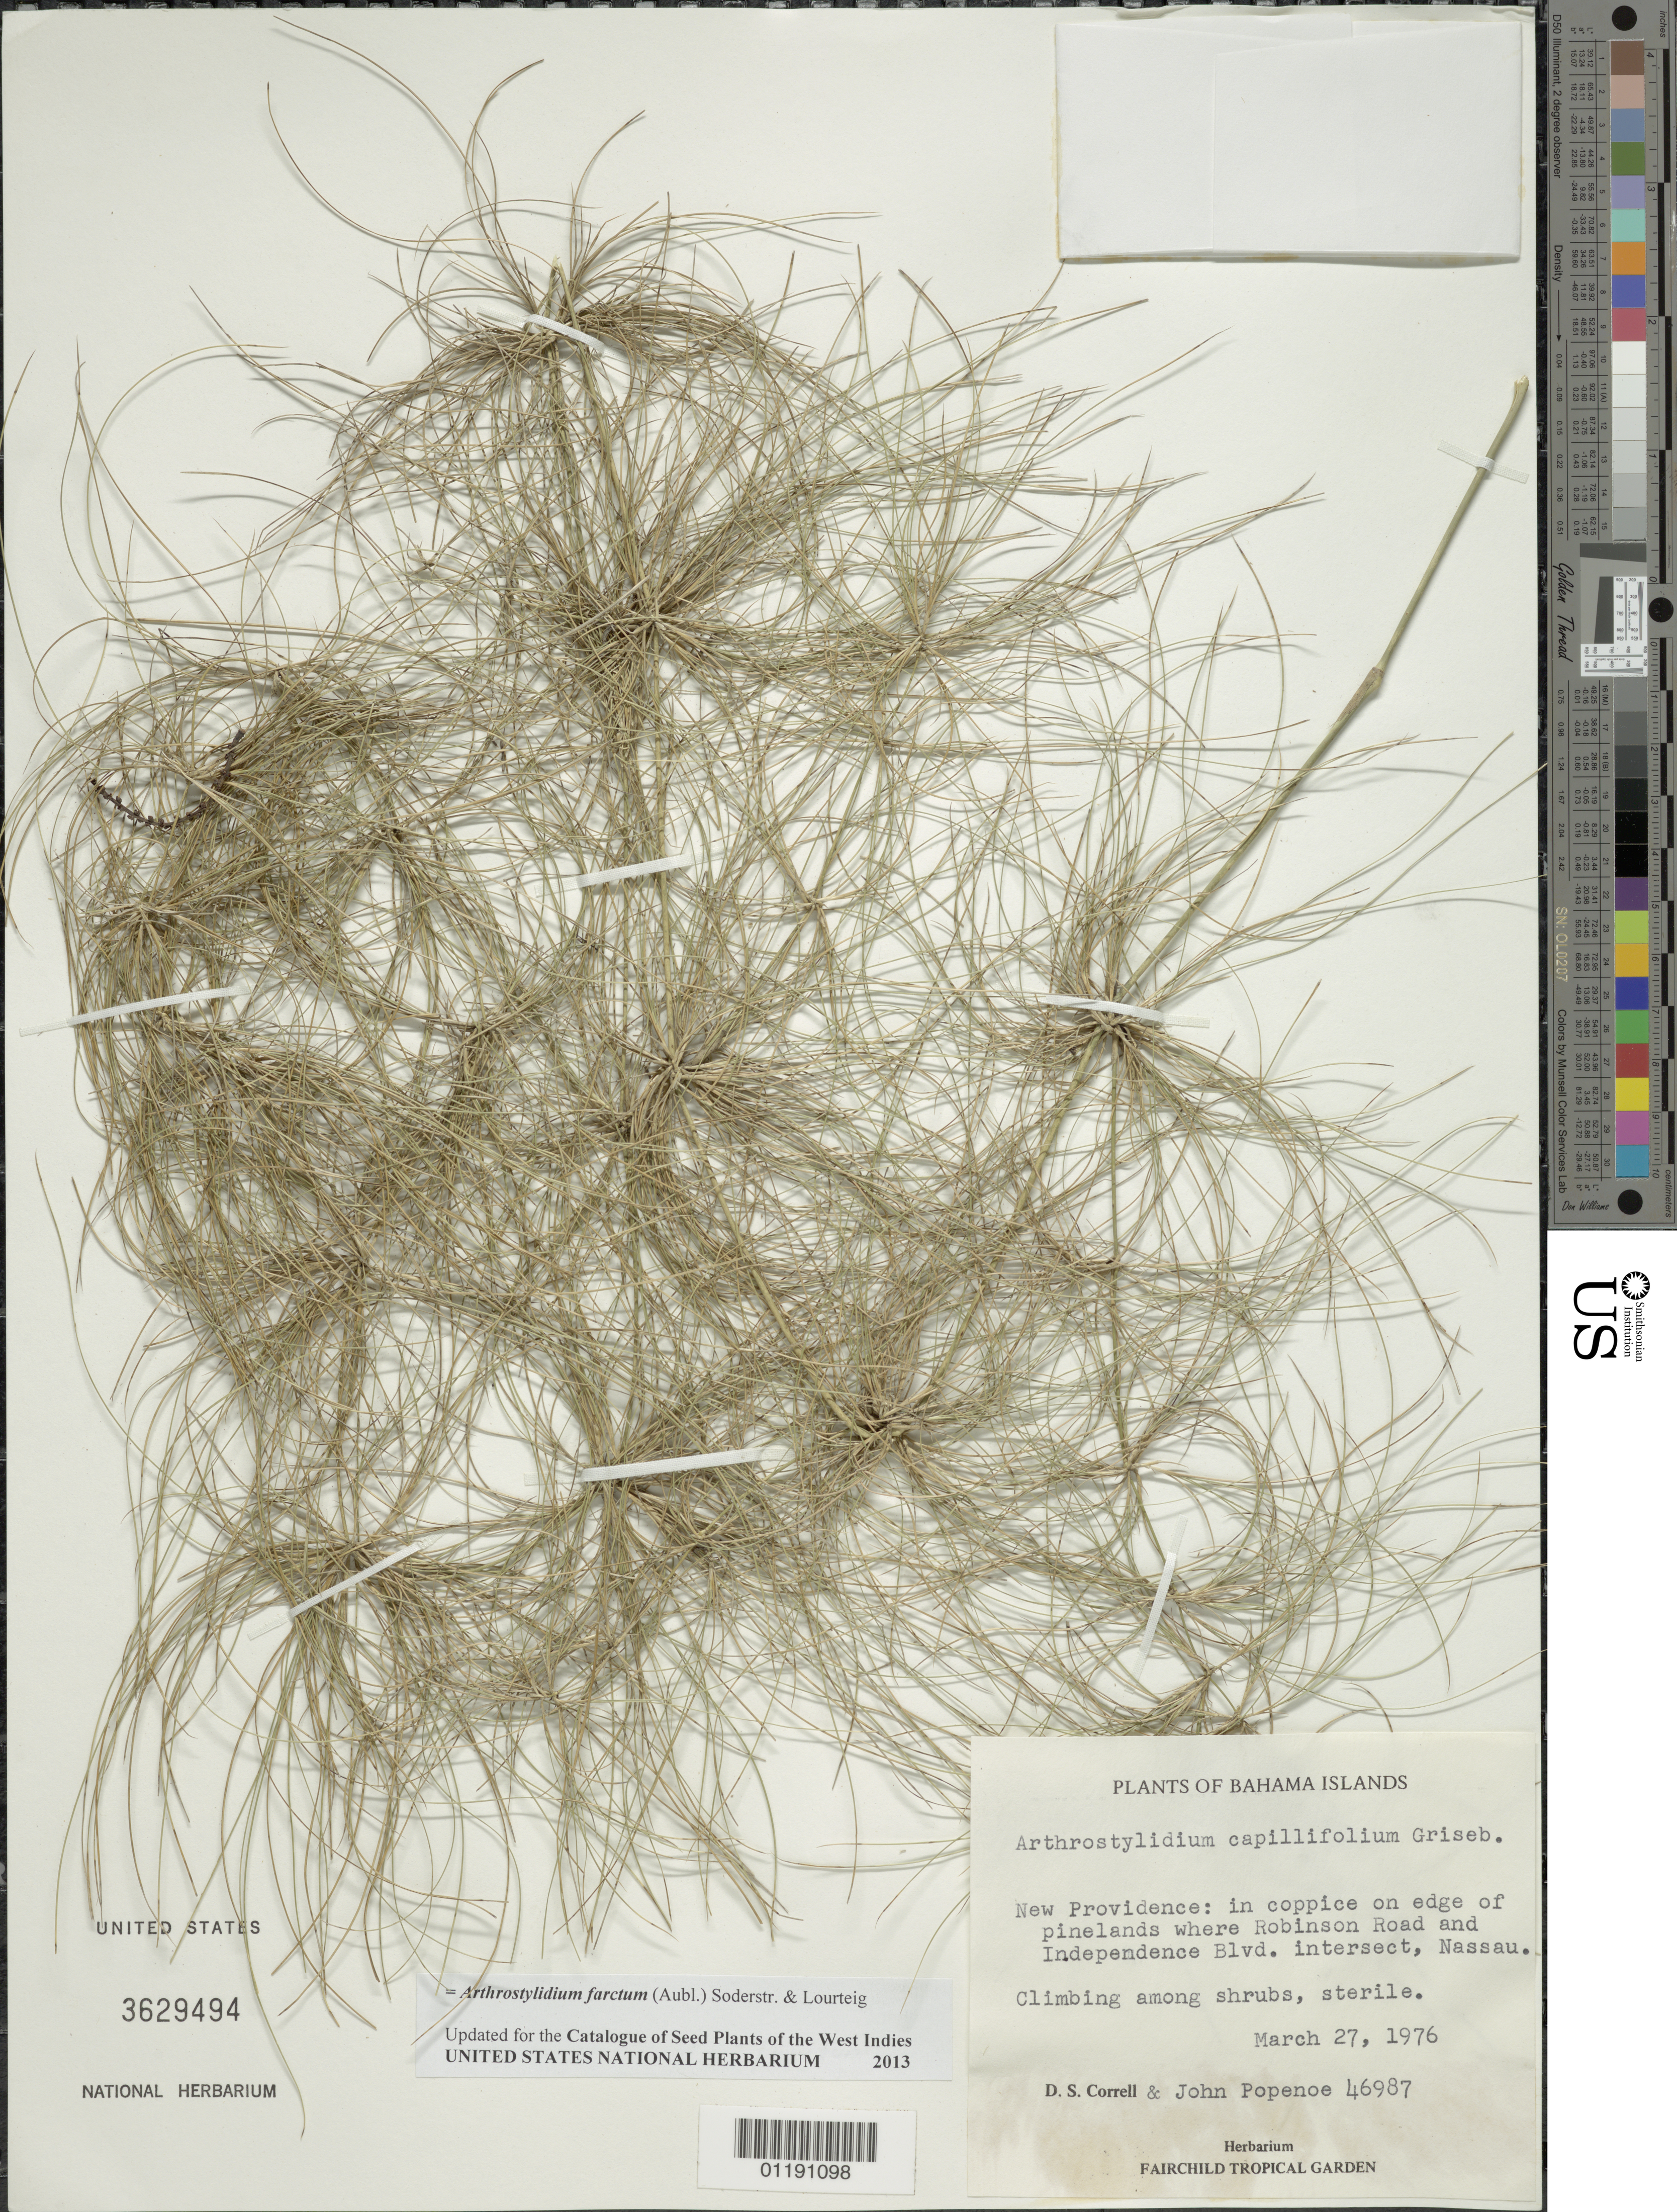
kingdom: Plantae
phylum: Tracheophyta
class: Liliopsida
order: Poales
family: Poaceae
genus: Tibisia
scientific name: Tibisia farcta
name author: (Aubl.) C.D. Tyrrell et al.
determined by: Londoño, X., (TULV), Jardin Botanico "Juan Maria Cespedes"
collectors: D. S. Correll & J. Popenoe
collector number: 46987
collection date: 1976-03-27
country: Bahamas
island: New Providence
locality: In coppice on edge of pinelands where Robinson Road and Independence Blvd. intersect, Nassau.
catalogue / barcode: US 3629494